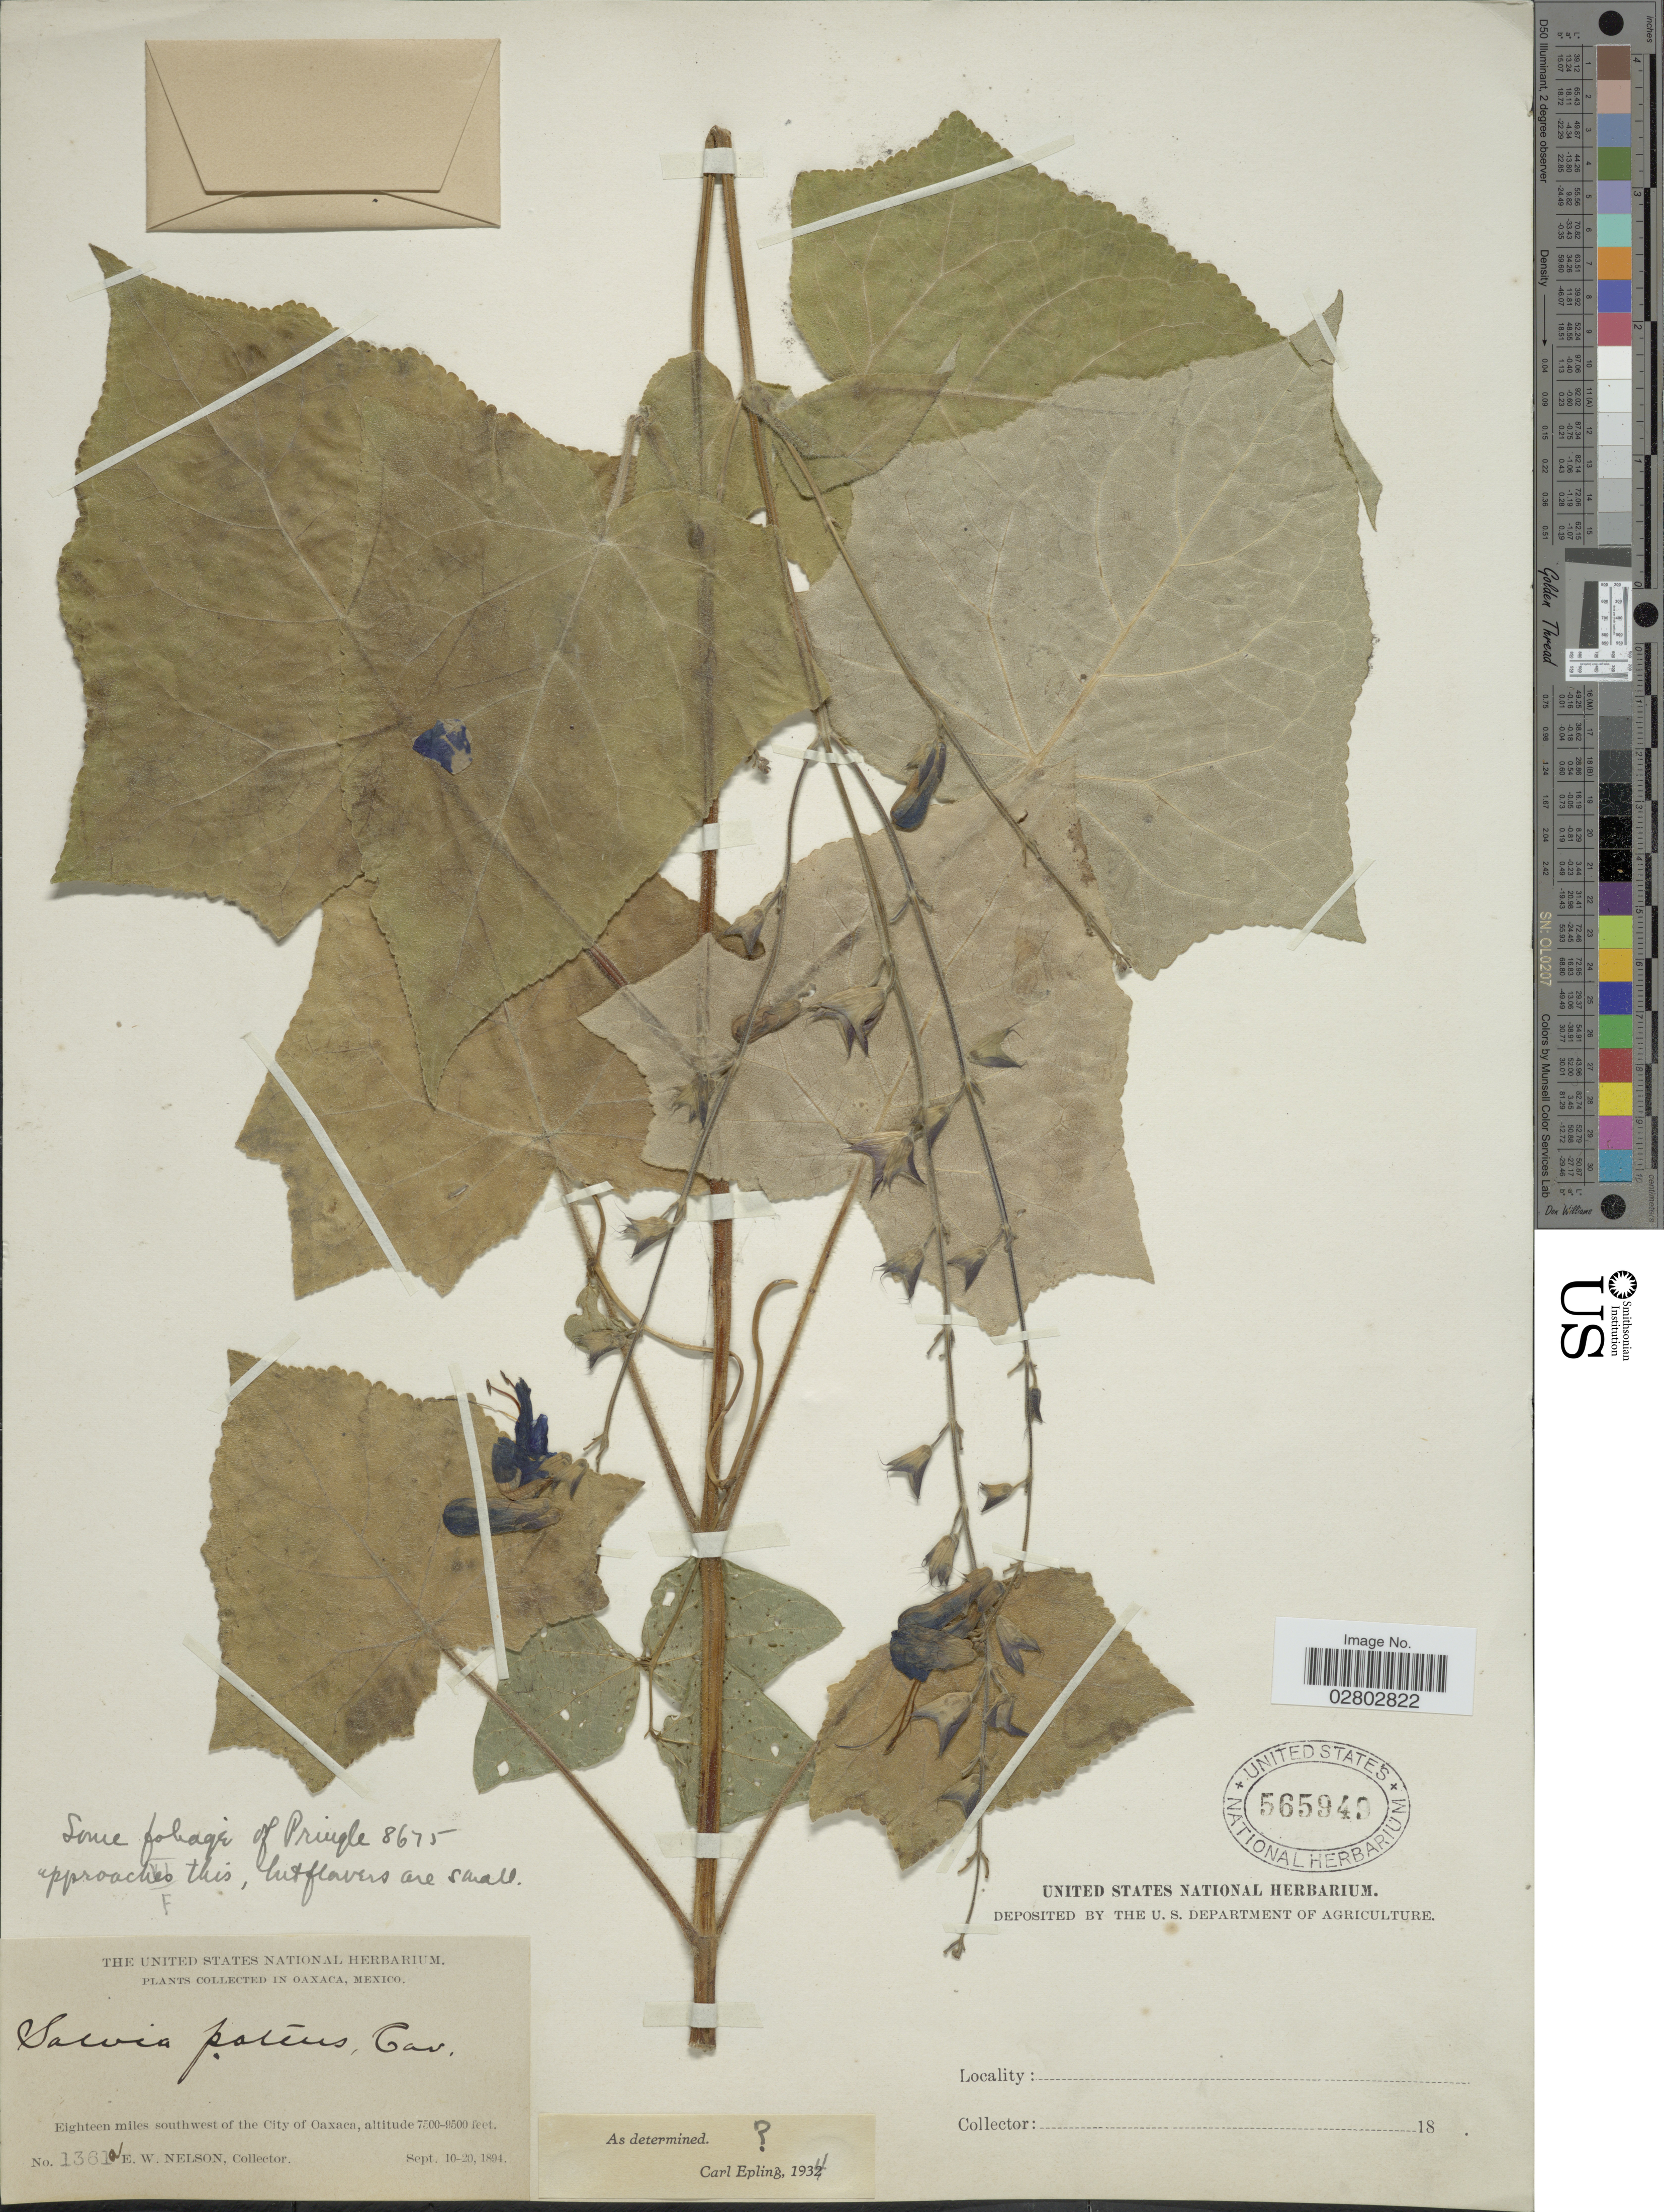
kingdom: Plantae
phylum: Tracheophyta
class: Magnoliopsida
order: Lamiales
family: Lamiaceae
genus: Salvia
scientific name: Salvia patens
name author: Cav.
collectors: E. W. Nelson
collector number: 1381a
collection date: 1894-09-10/1894-09-20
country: Mexico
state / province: Oaxaca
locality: Eighteen miles southwest of the City of Oaxaca.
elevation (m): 2286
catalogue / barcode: US 565949